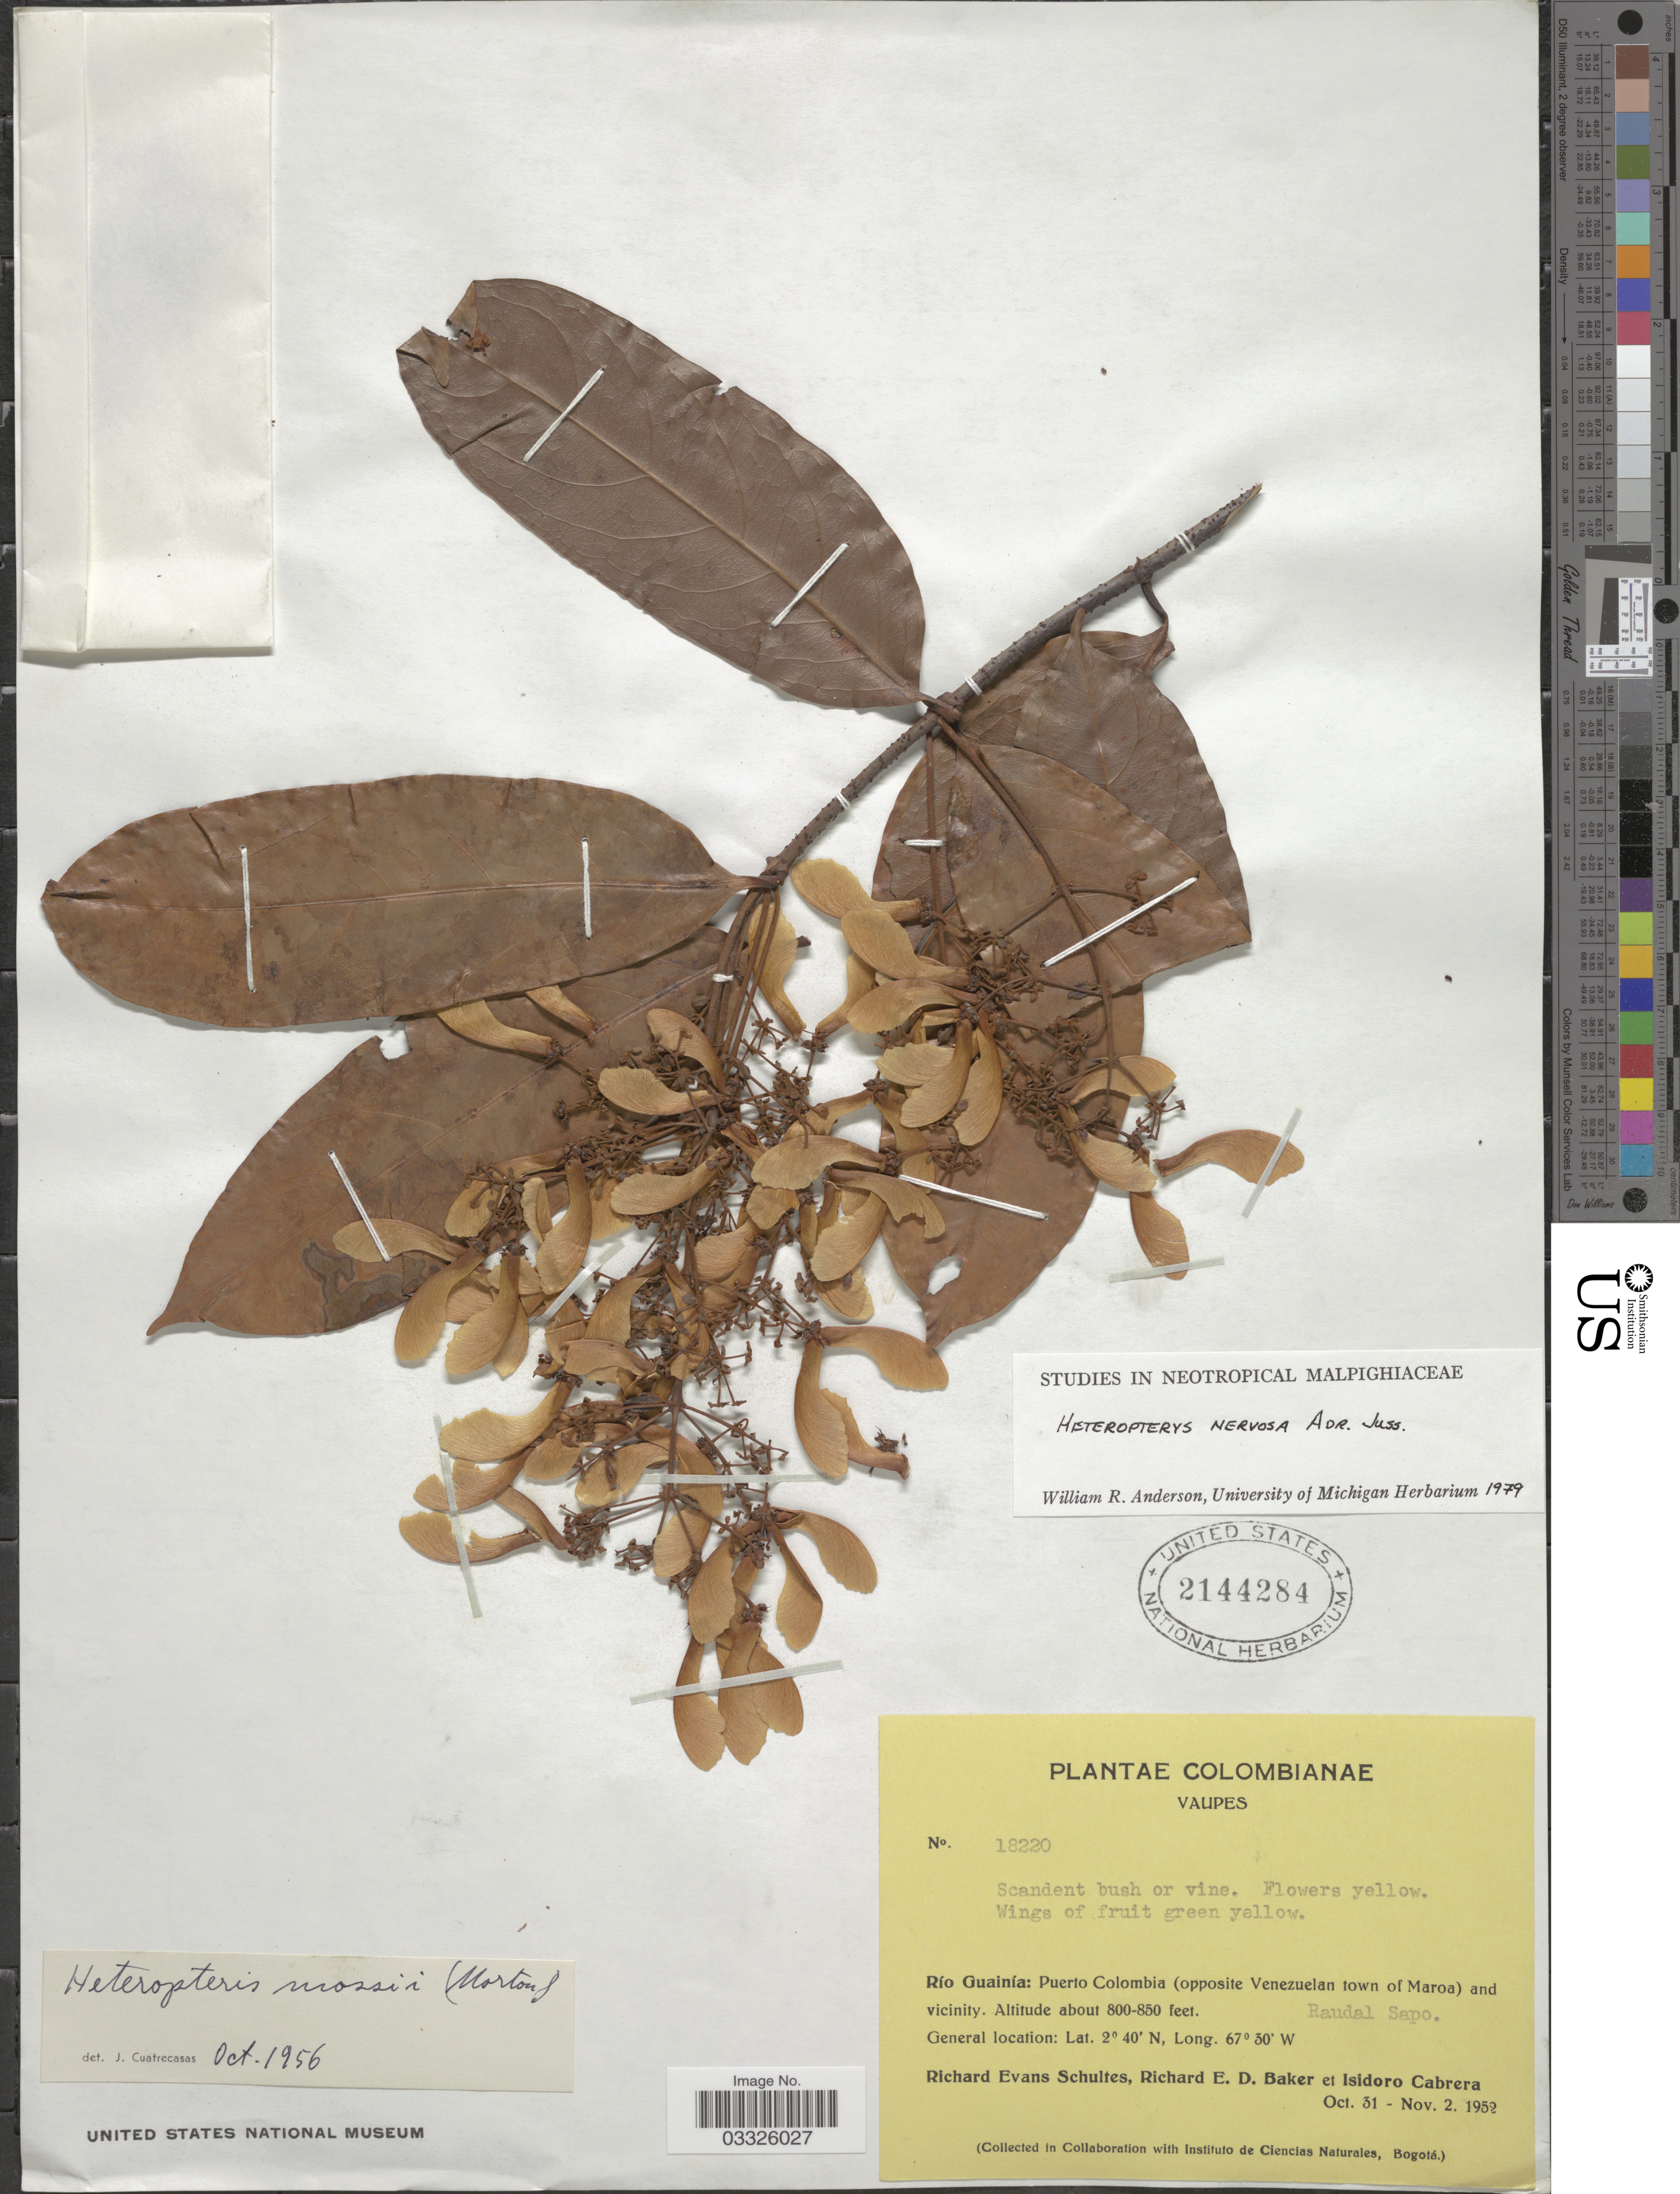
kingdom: Plantae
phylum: Tracheophyta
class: Magnoliopsida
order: Malpighiales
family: Malpighiaceae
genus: Heteropterys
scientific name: Heteropterys nervosa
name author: A. Juss.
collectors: R. E. Schultes, R. E. D. Baker & I. Cabrera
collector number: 18220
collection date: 1952-10-31/1952-11-02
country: Colombia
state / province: Vaupés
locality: Río Guainía: Puerto Colombia (opposite Venezuelan town of Maroa) and vicinity.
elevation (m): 244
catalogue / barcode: US 2144284